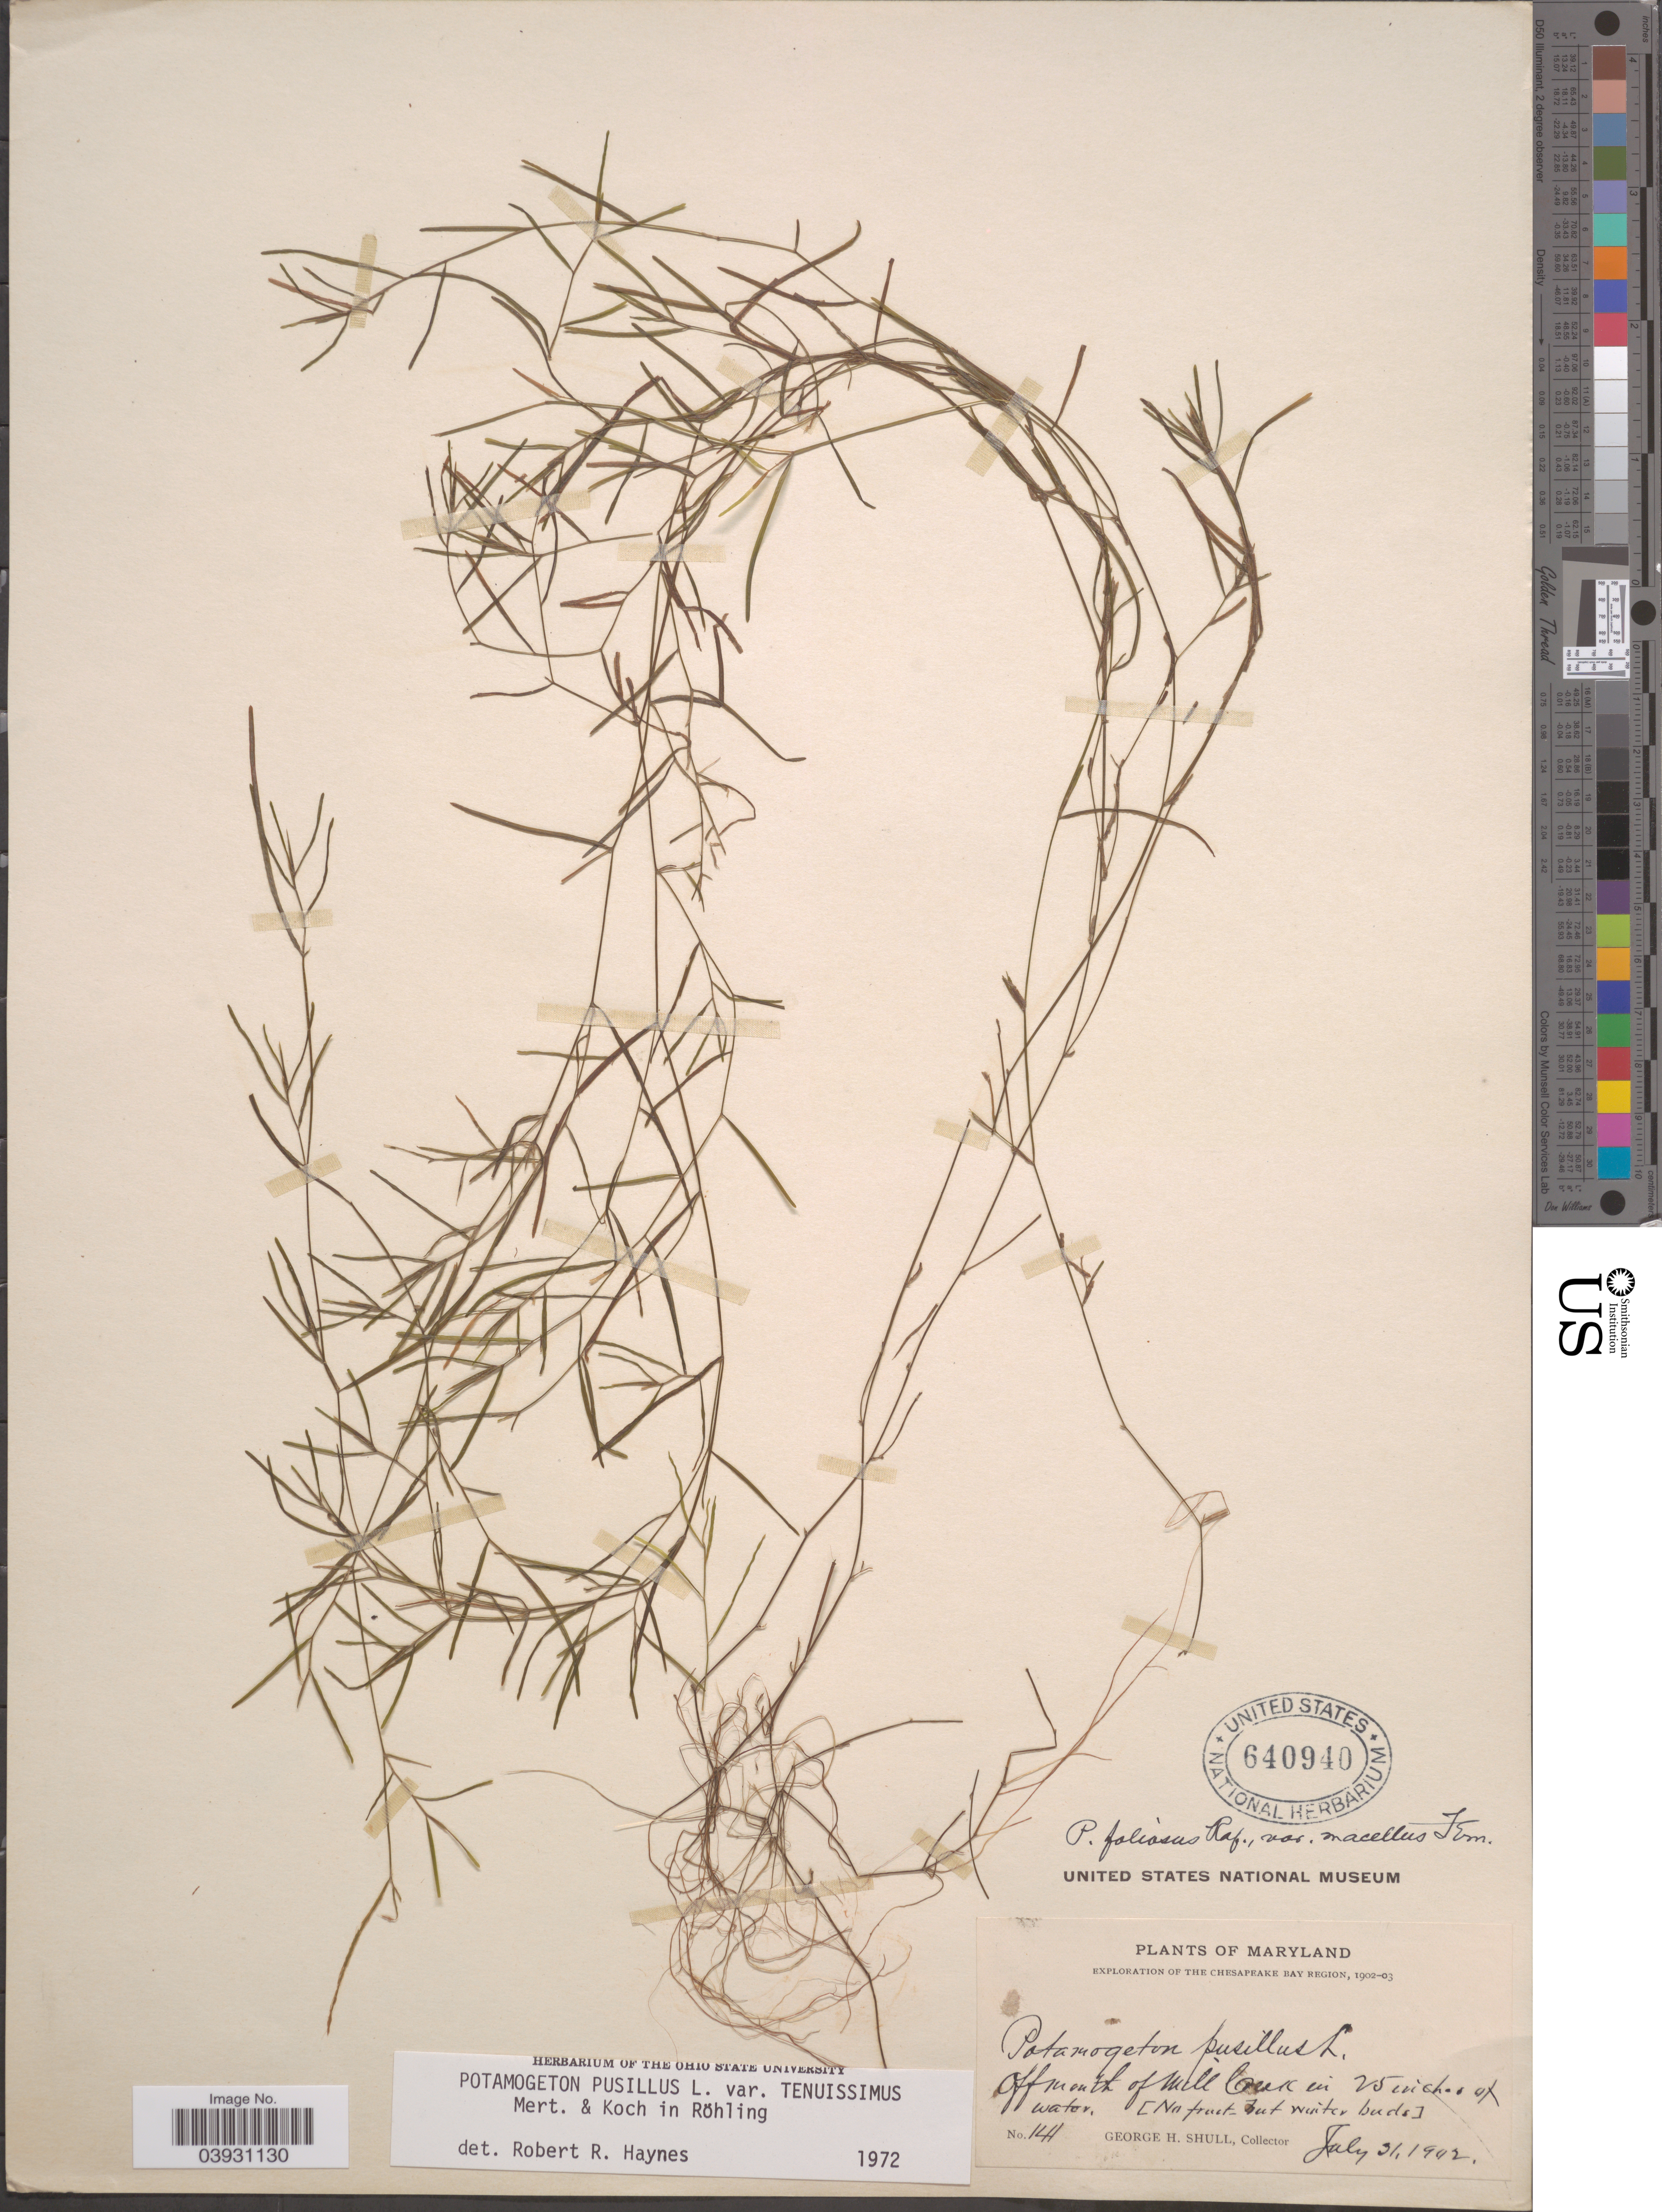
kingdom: Plantae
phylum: Tracheophyta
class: Liliopsida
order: Alismatales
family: Potamogetonaceae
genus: Potamogeton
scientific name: Potamogeton pusillus subsp. tenuissimus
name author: Mert. & W.D.J. Koch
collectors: G. H. Shull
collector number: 144*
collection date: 1902-07-31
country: United States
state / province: Maryland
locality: The Chesapeake Bay Region. Off mouth of Mill Creek.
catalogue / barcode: US 640940